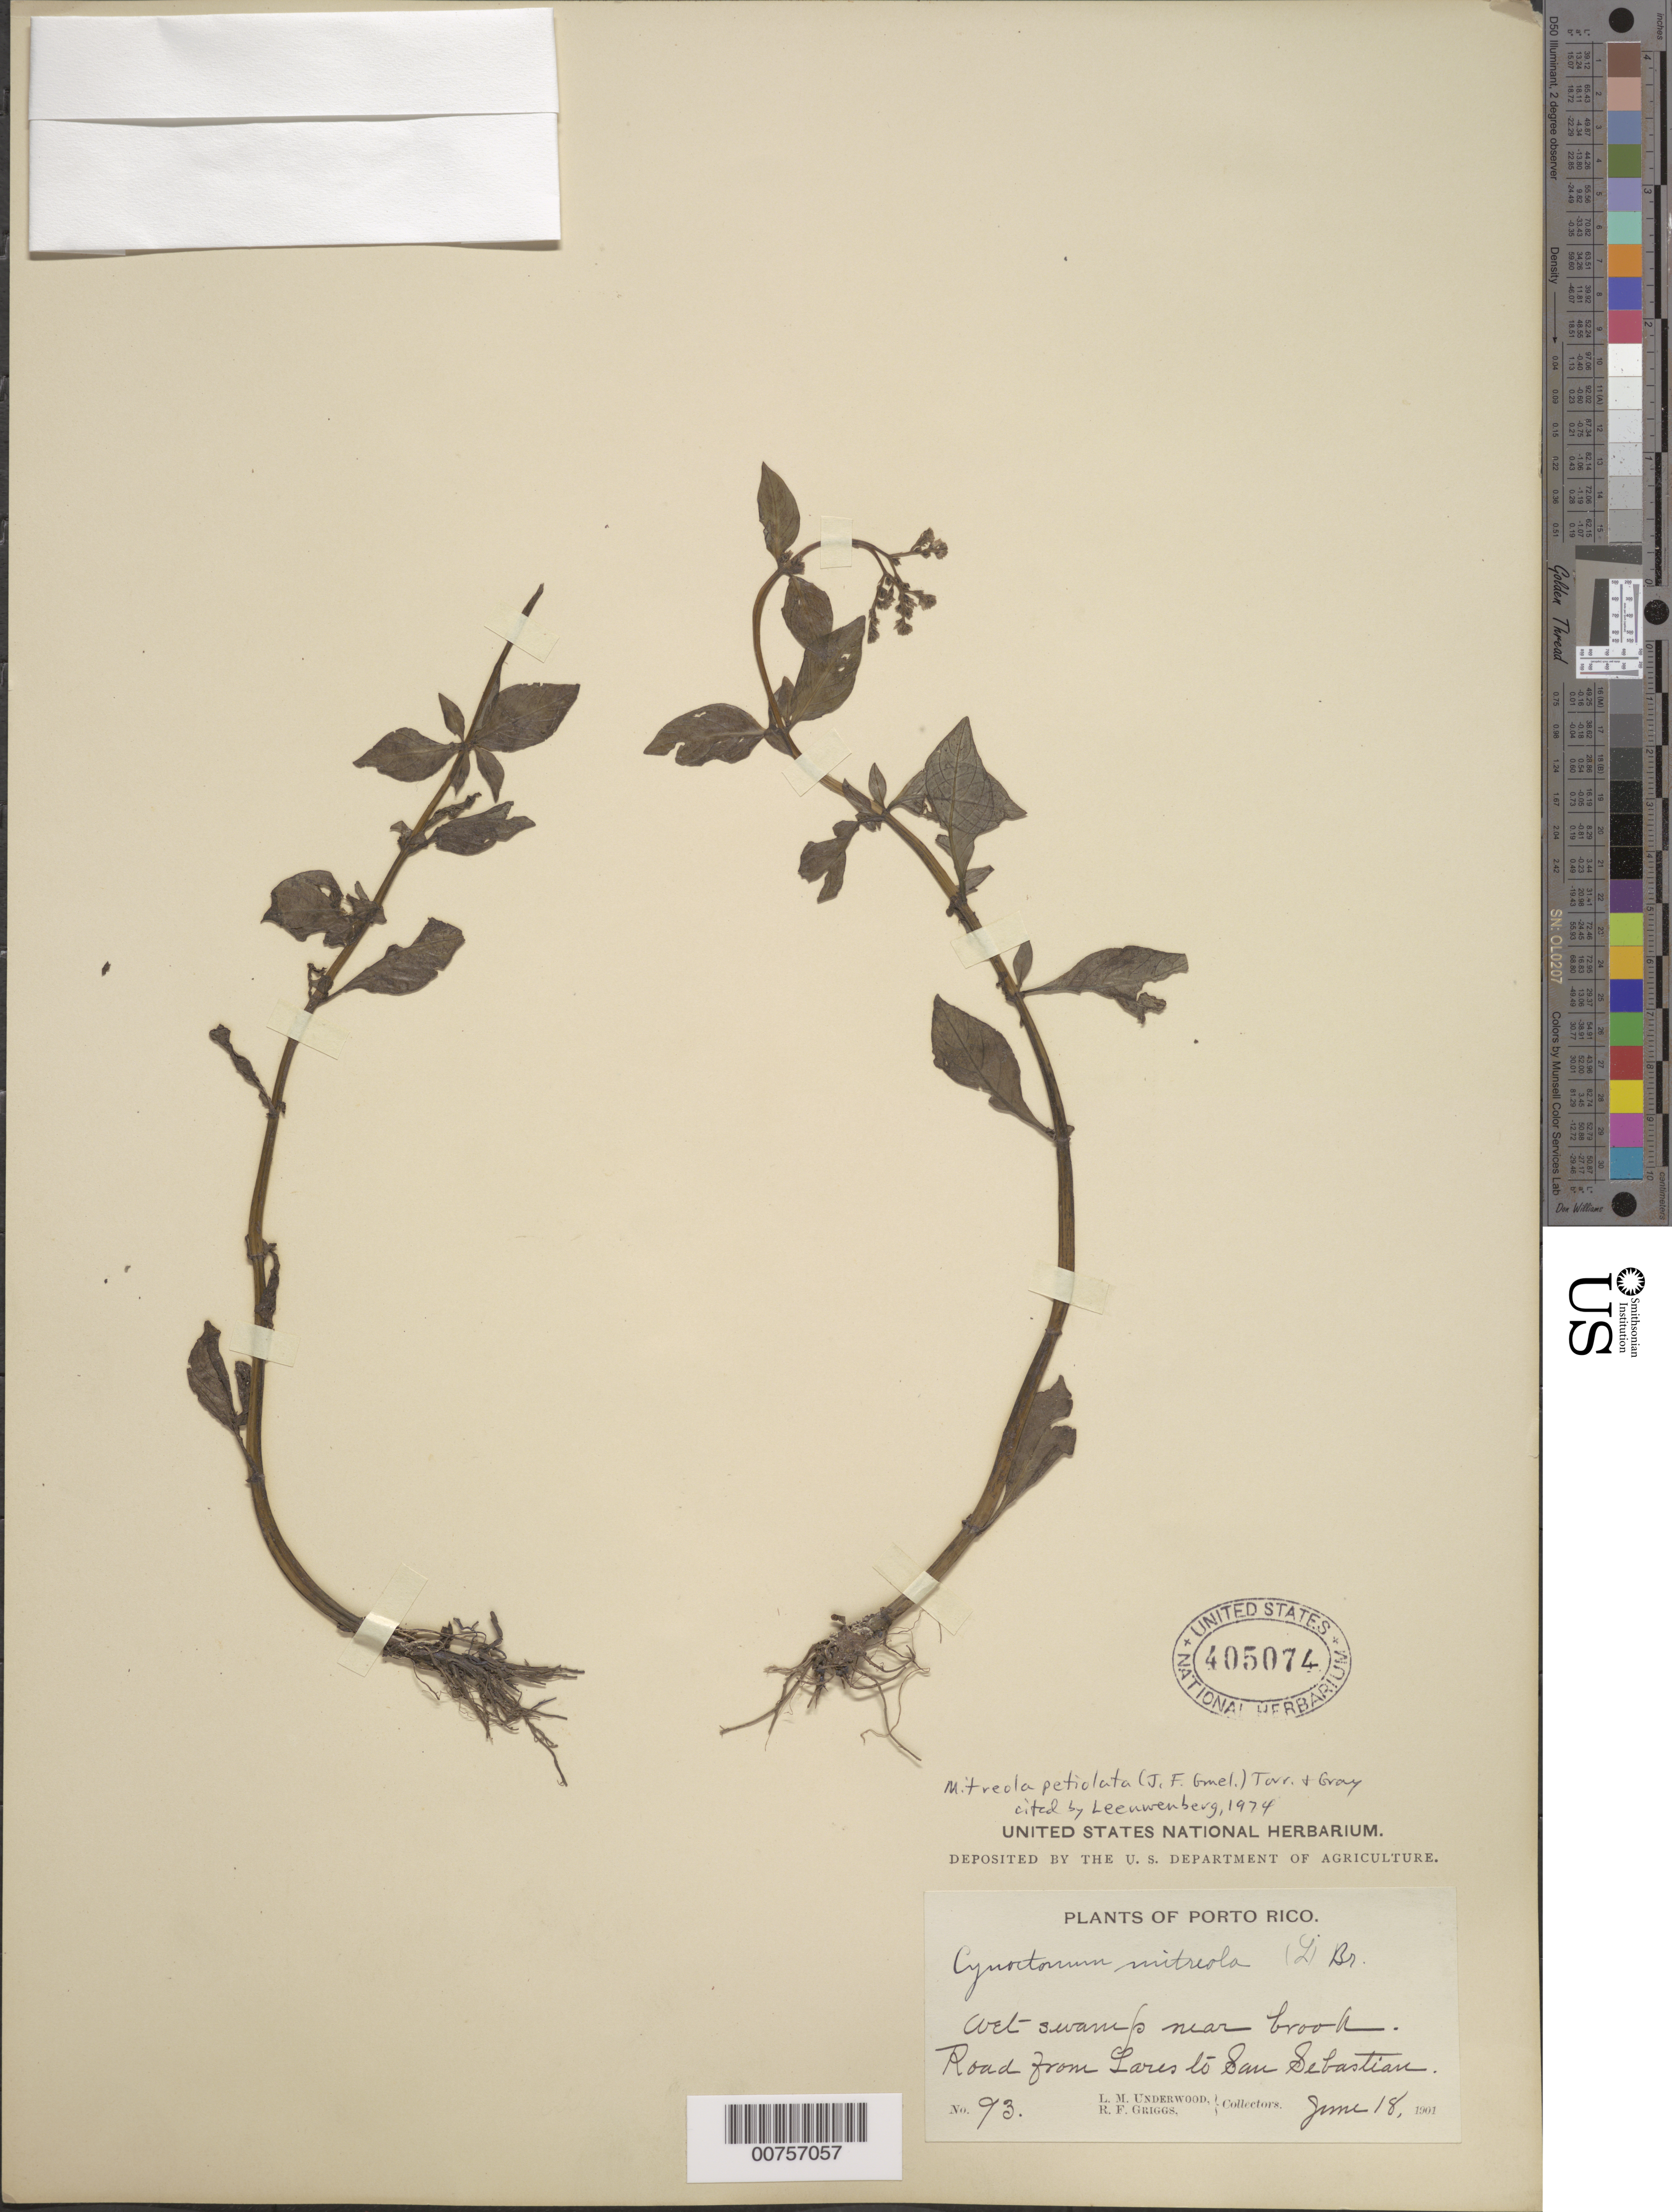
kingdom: Plantae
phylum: Tracheophyta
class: Magnoliopsida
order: Gentianales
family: Loganiaceae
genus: Mitreola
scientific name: Mitreola petiolata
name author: (J.F. Gmel.) Torr. & A. Gray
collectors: L. M. Underwood & R. F. Griggs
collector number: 93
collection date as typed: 18 Jun 1901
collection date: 1901-06-18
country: Puerto Rico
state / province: Lares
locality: Road from Lares to San Sebastian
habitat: Wet swamp near brook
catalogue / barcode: US 405074